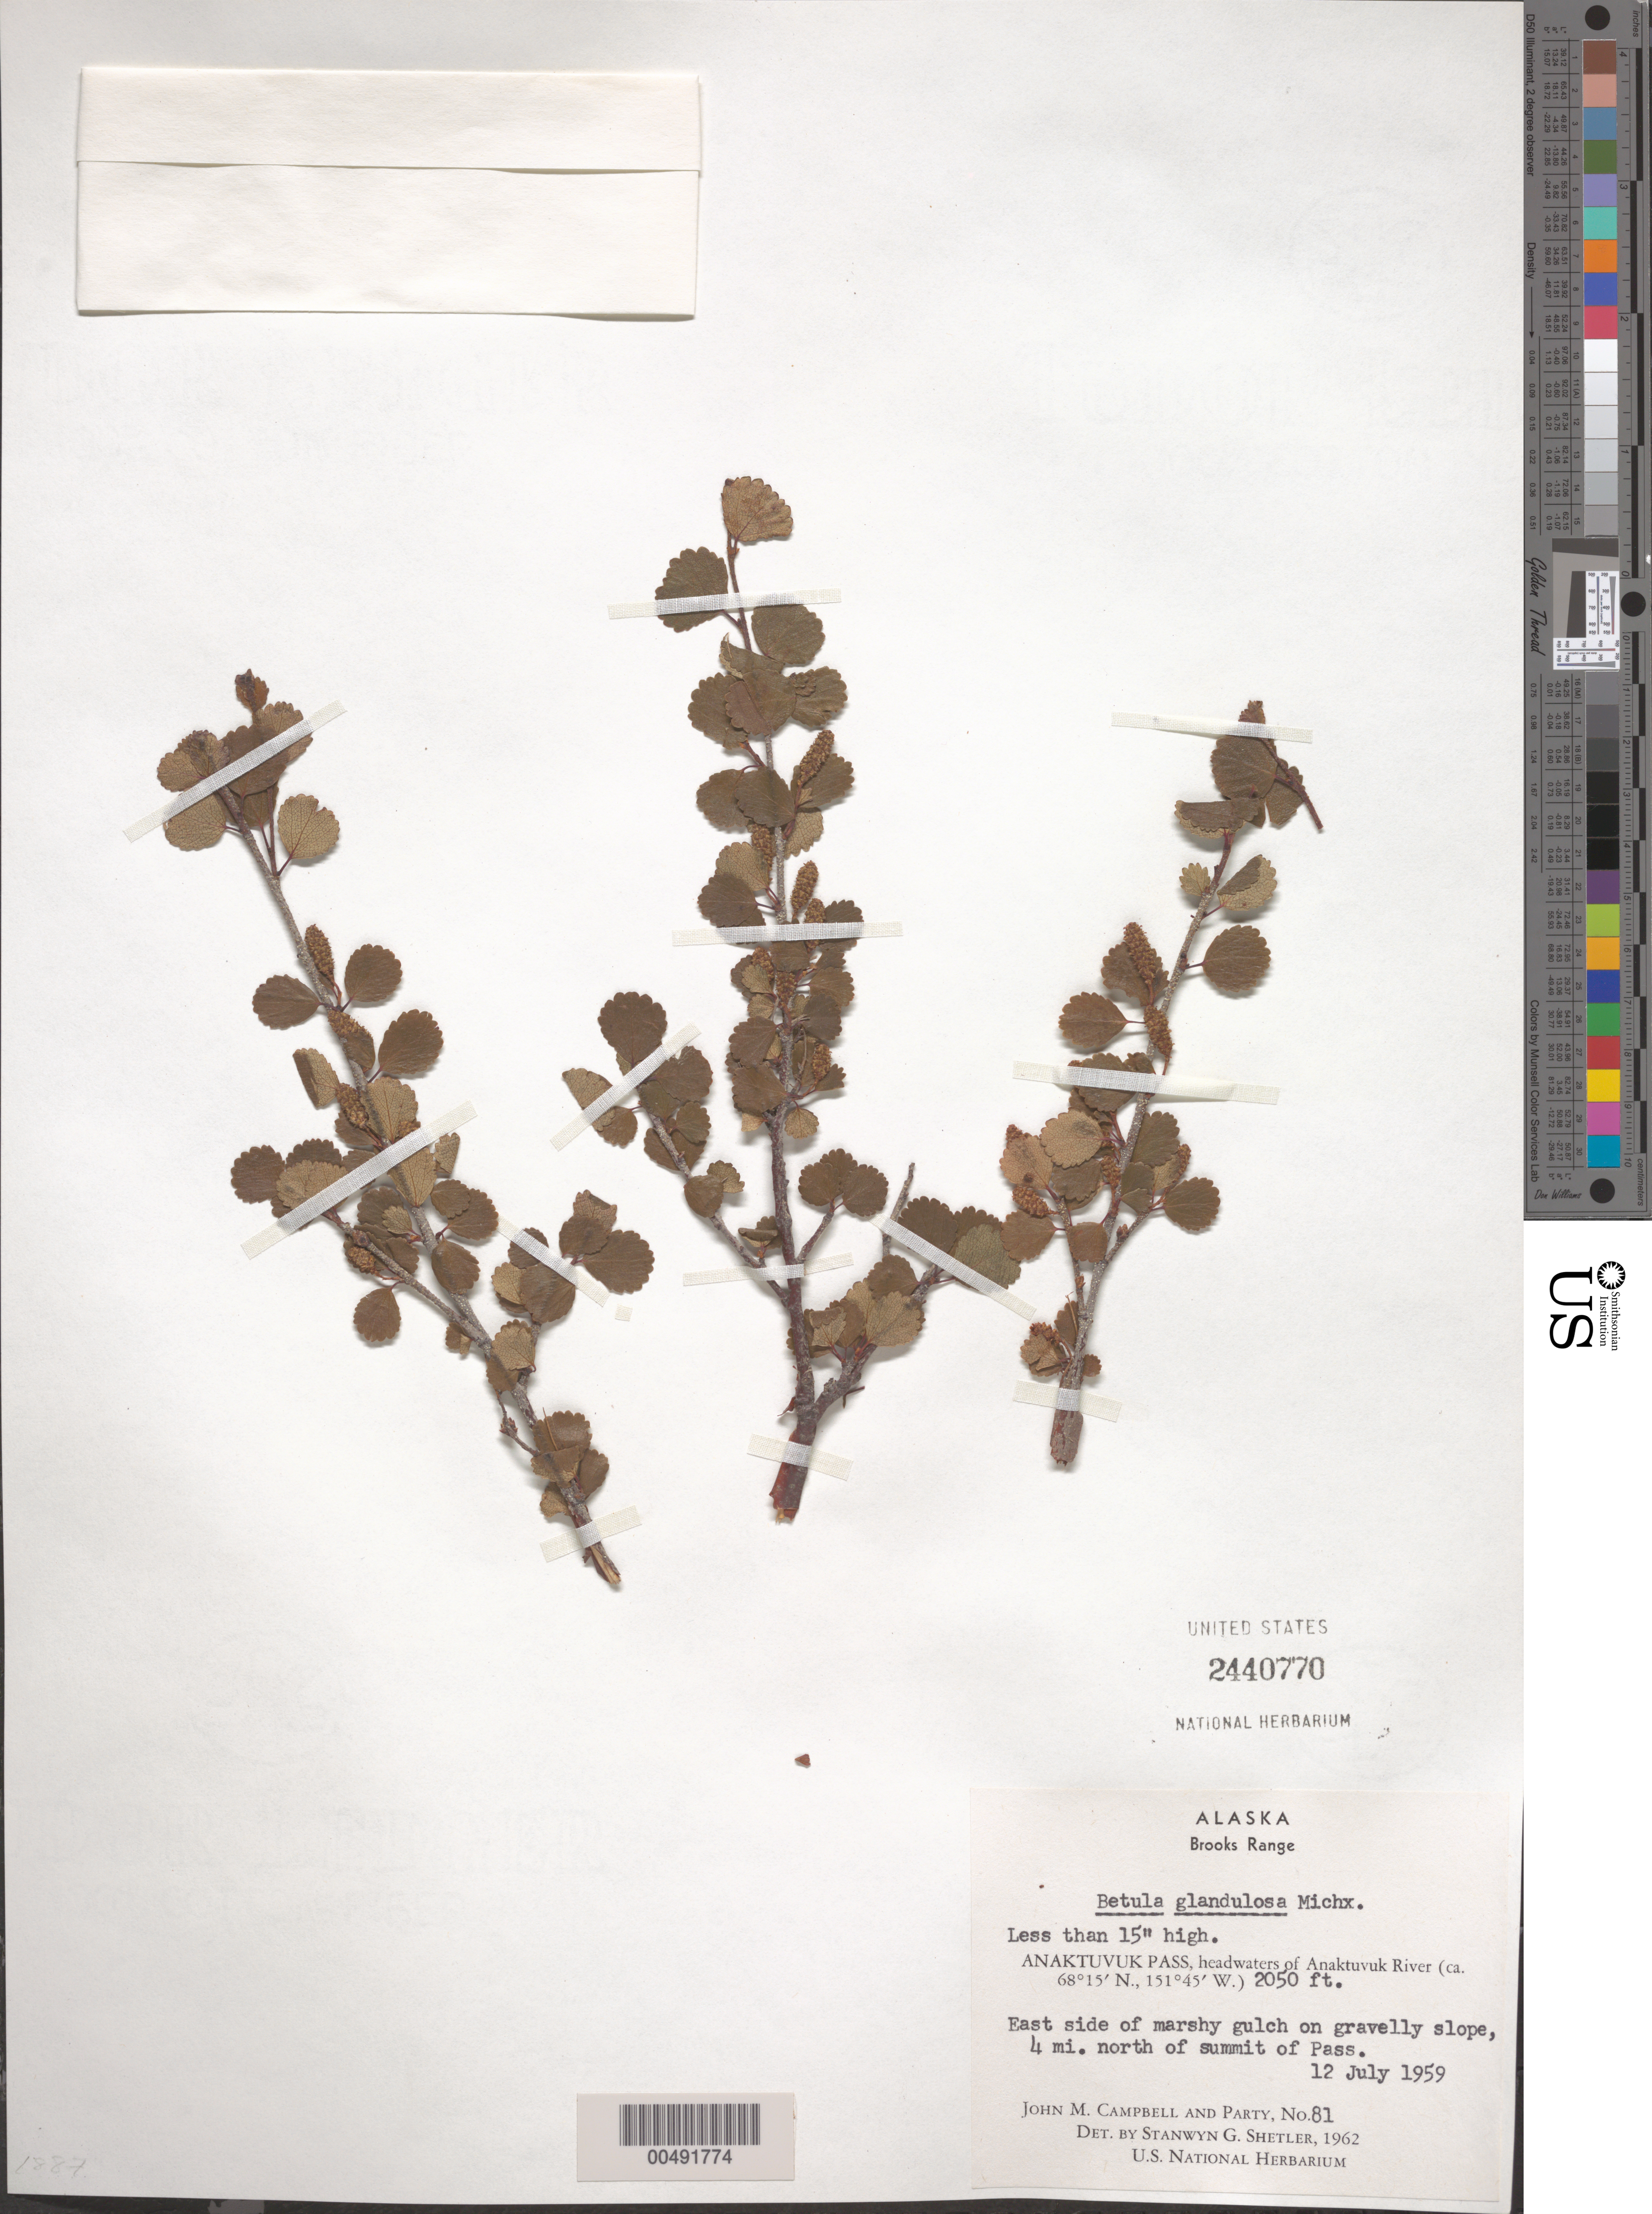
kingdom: Plantae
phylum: Tracheophyta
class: Magnoliopsida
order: Fagales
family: Betulaceae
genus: Betula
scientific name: Betula glandulosa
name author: Michx.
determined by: Shetler, Stanwyn G., (US), NMNH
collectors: J. M. Campbell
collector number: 81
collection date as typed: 12 Jul 1959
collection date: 1959-07-12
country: United States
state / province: Alaska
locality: Brooks Range, 4 mi. N of summit of Anaktuvuk Pass, headwaters of Anaktuvuk River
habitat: east side of marshy gulch on gravelly slope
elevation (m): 625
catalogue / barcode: US 2440770